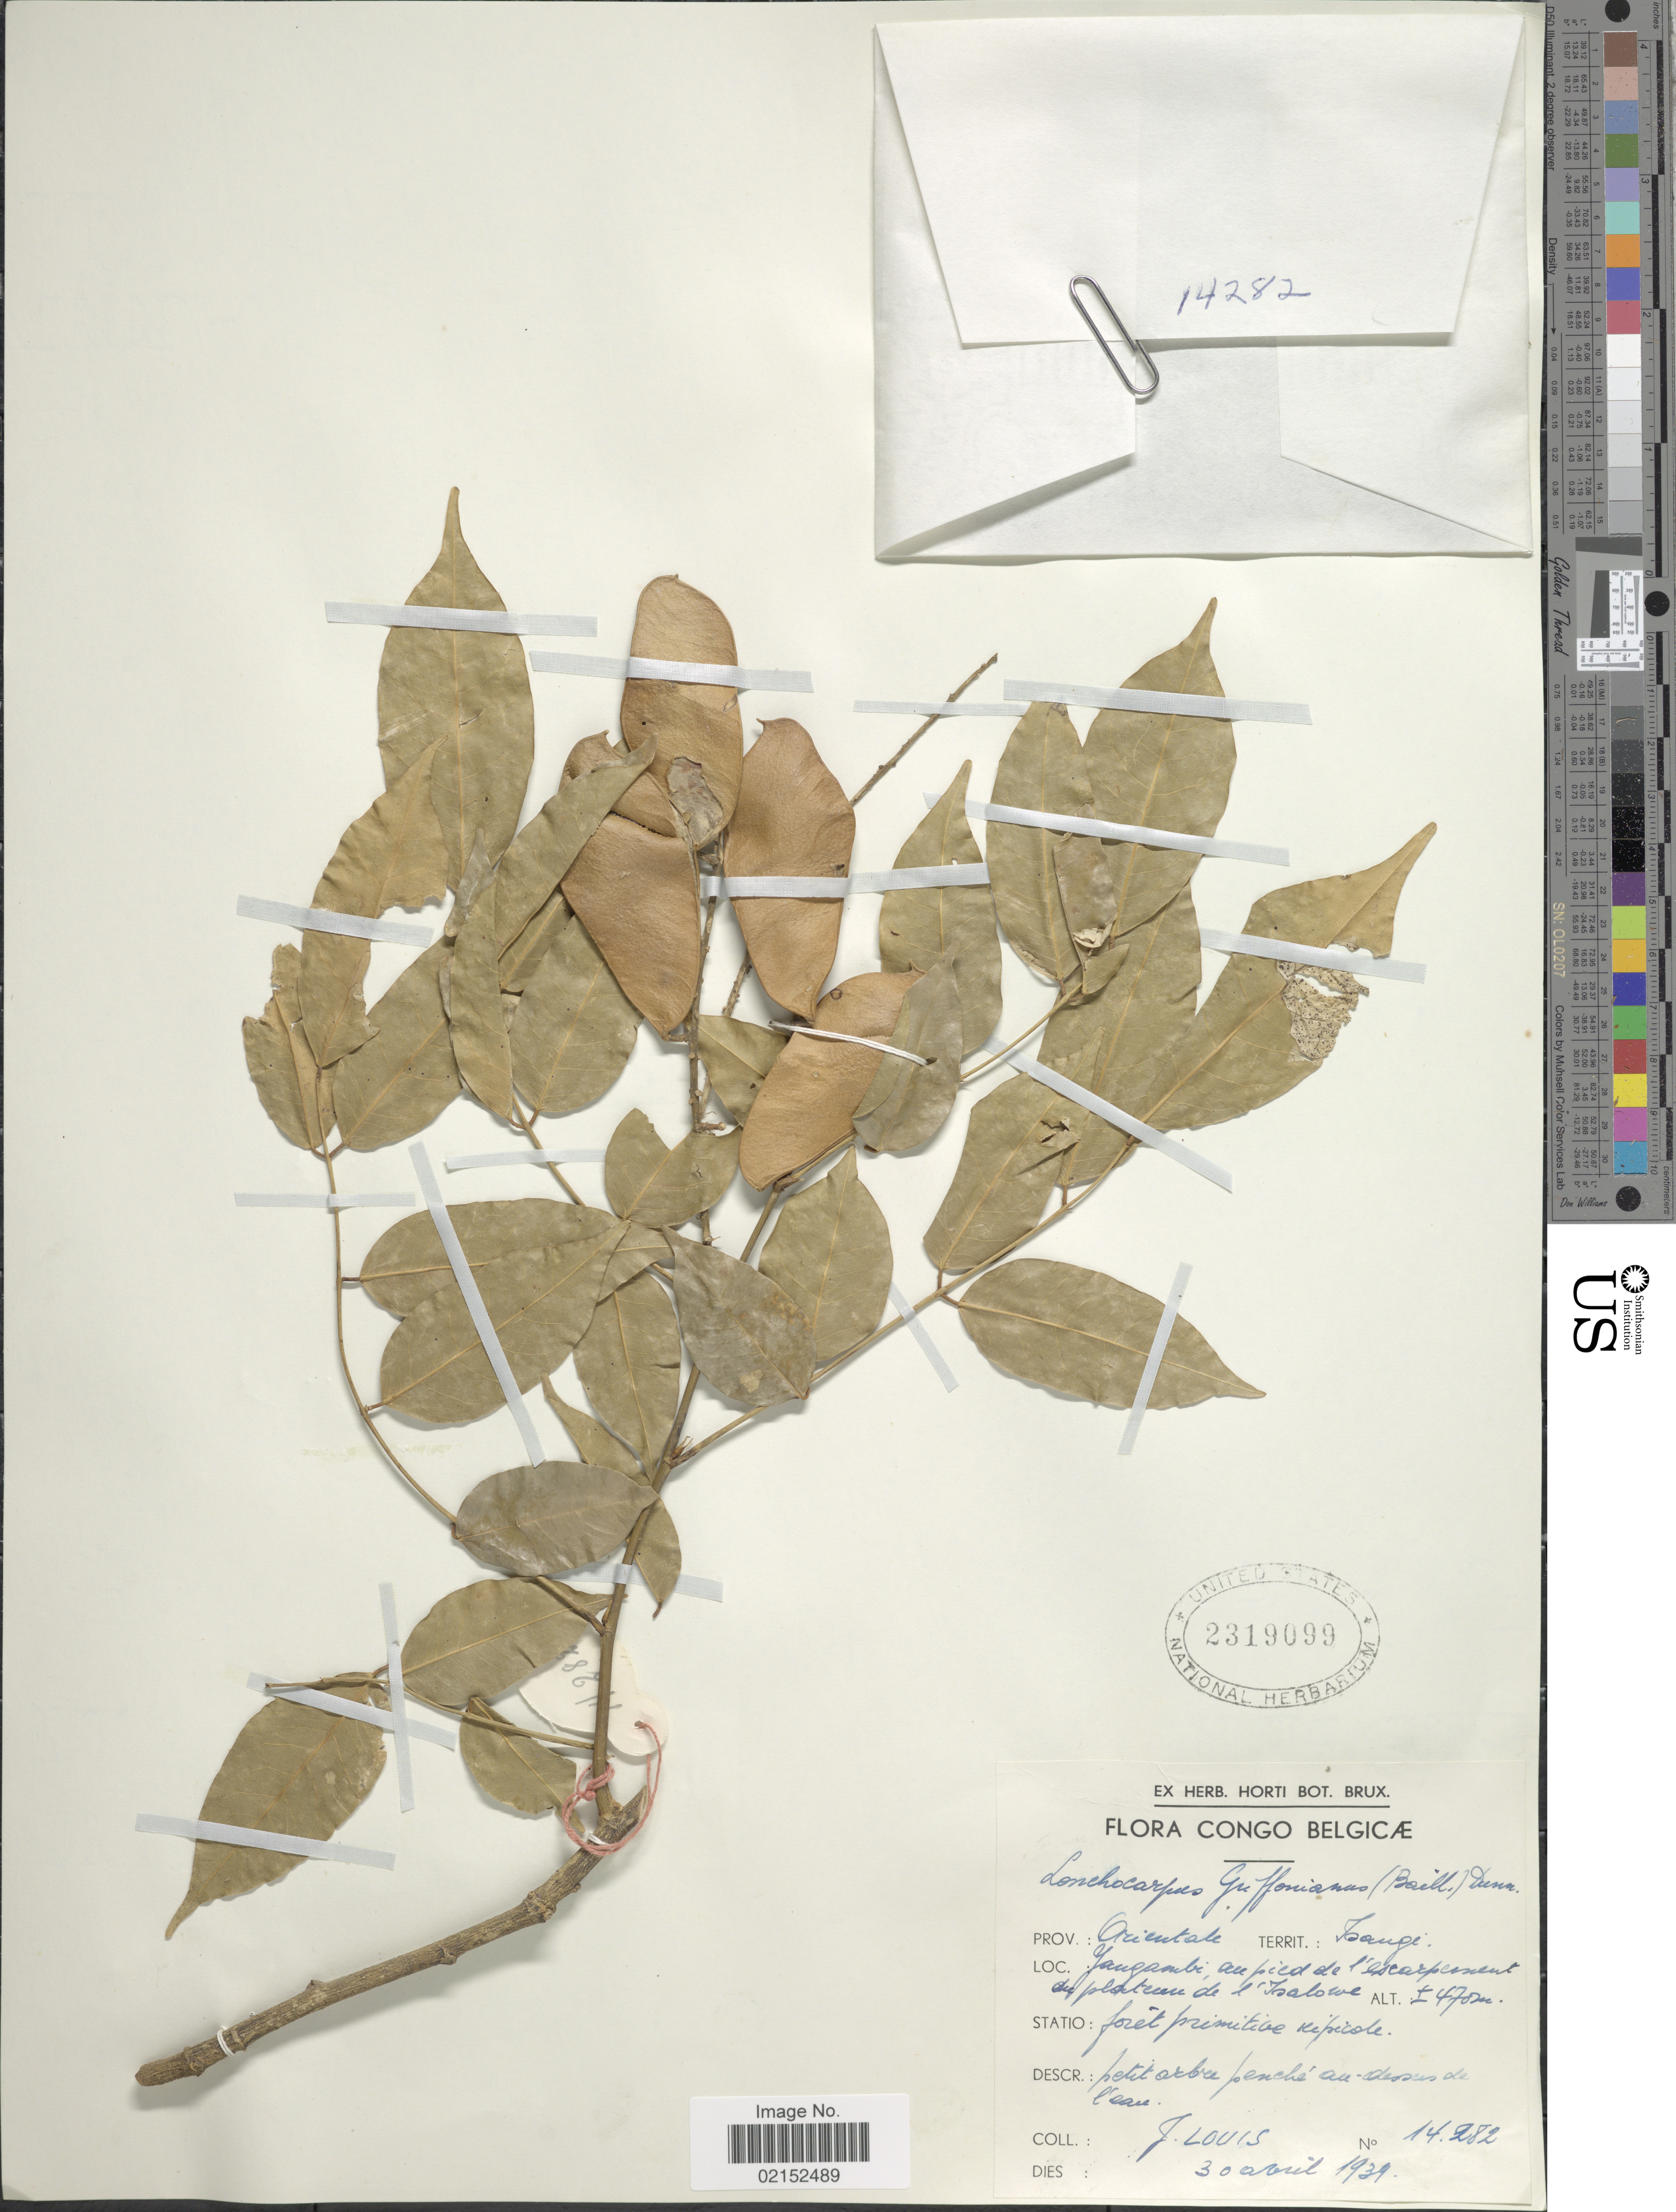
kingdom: Plantae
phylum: Tracheophyta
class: Magnoliopsida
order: Fabales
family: Fabaceae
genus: Lonchocarpus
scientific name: Lonchocarpus griffonianus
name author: Dunn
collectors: J. Louis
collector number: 14282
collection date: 1939-04-30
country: Congo, Democratic Republic of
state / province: Tshopo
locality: Congo Belgicae. Territ. Isangi. Yangambi au pied de l'escarpement de plateau de l'Isalowe.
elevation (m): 470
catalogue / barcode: US 2319099